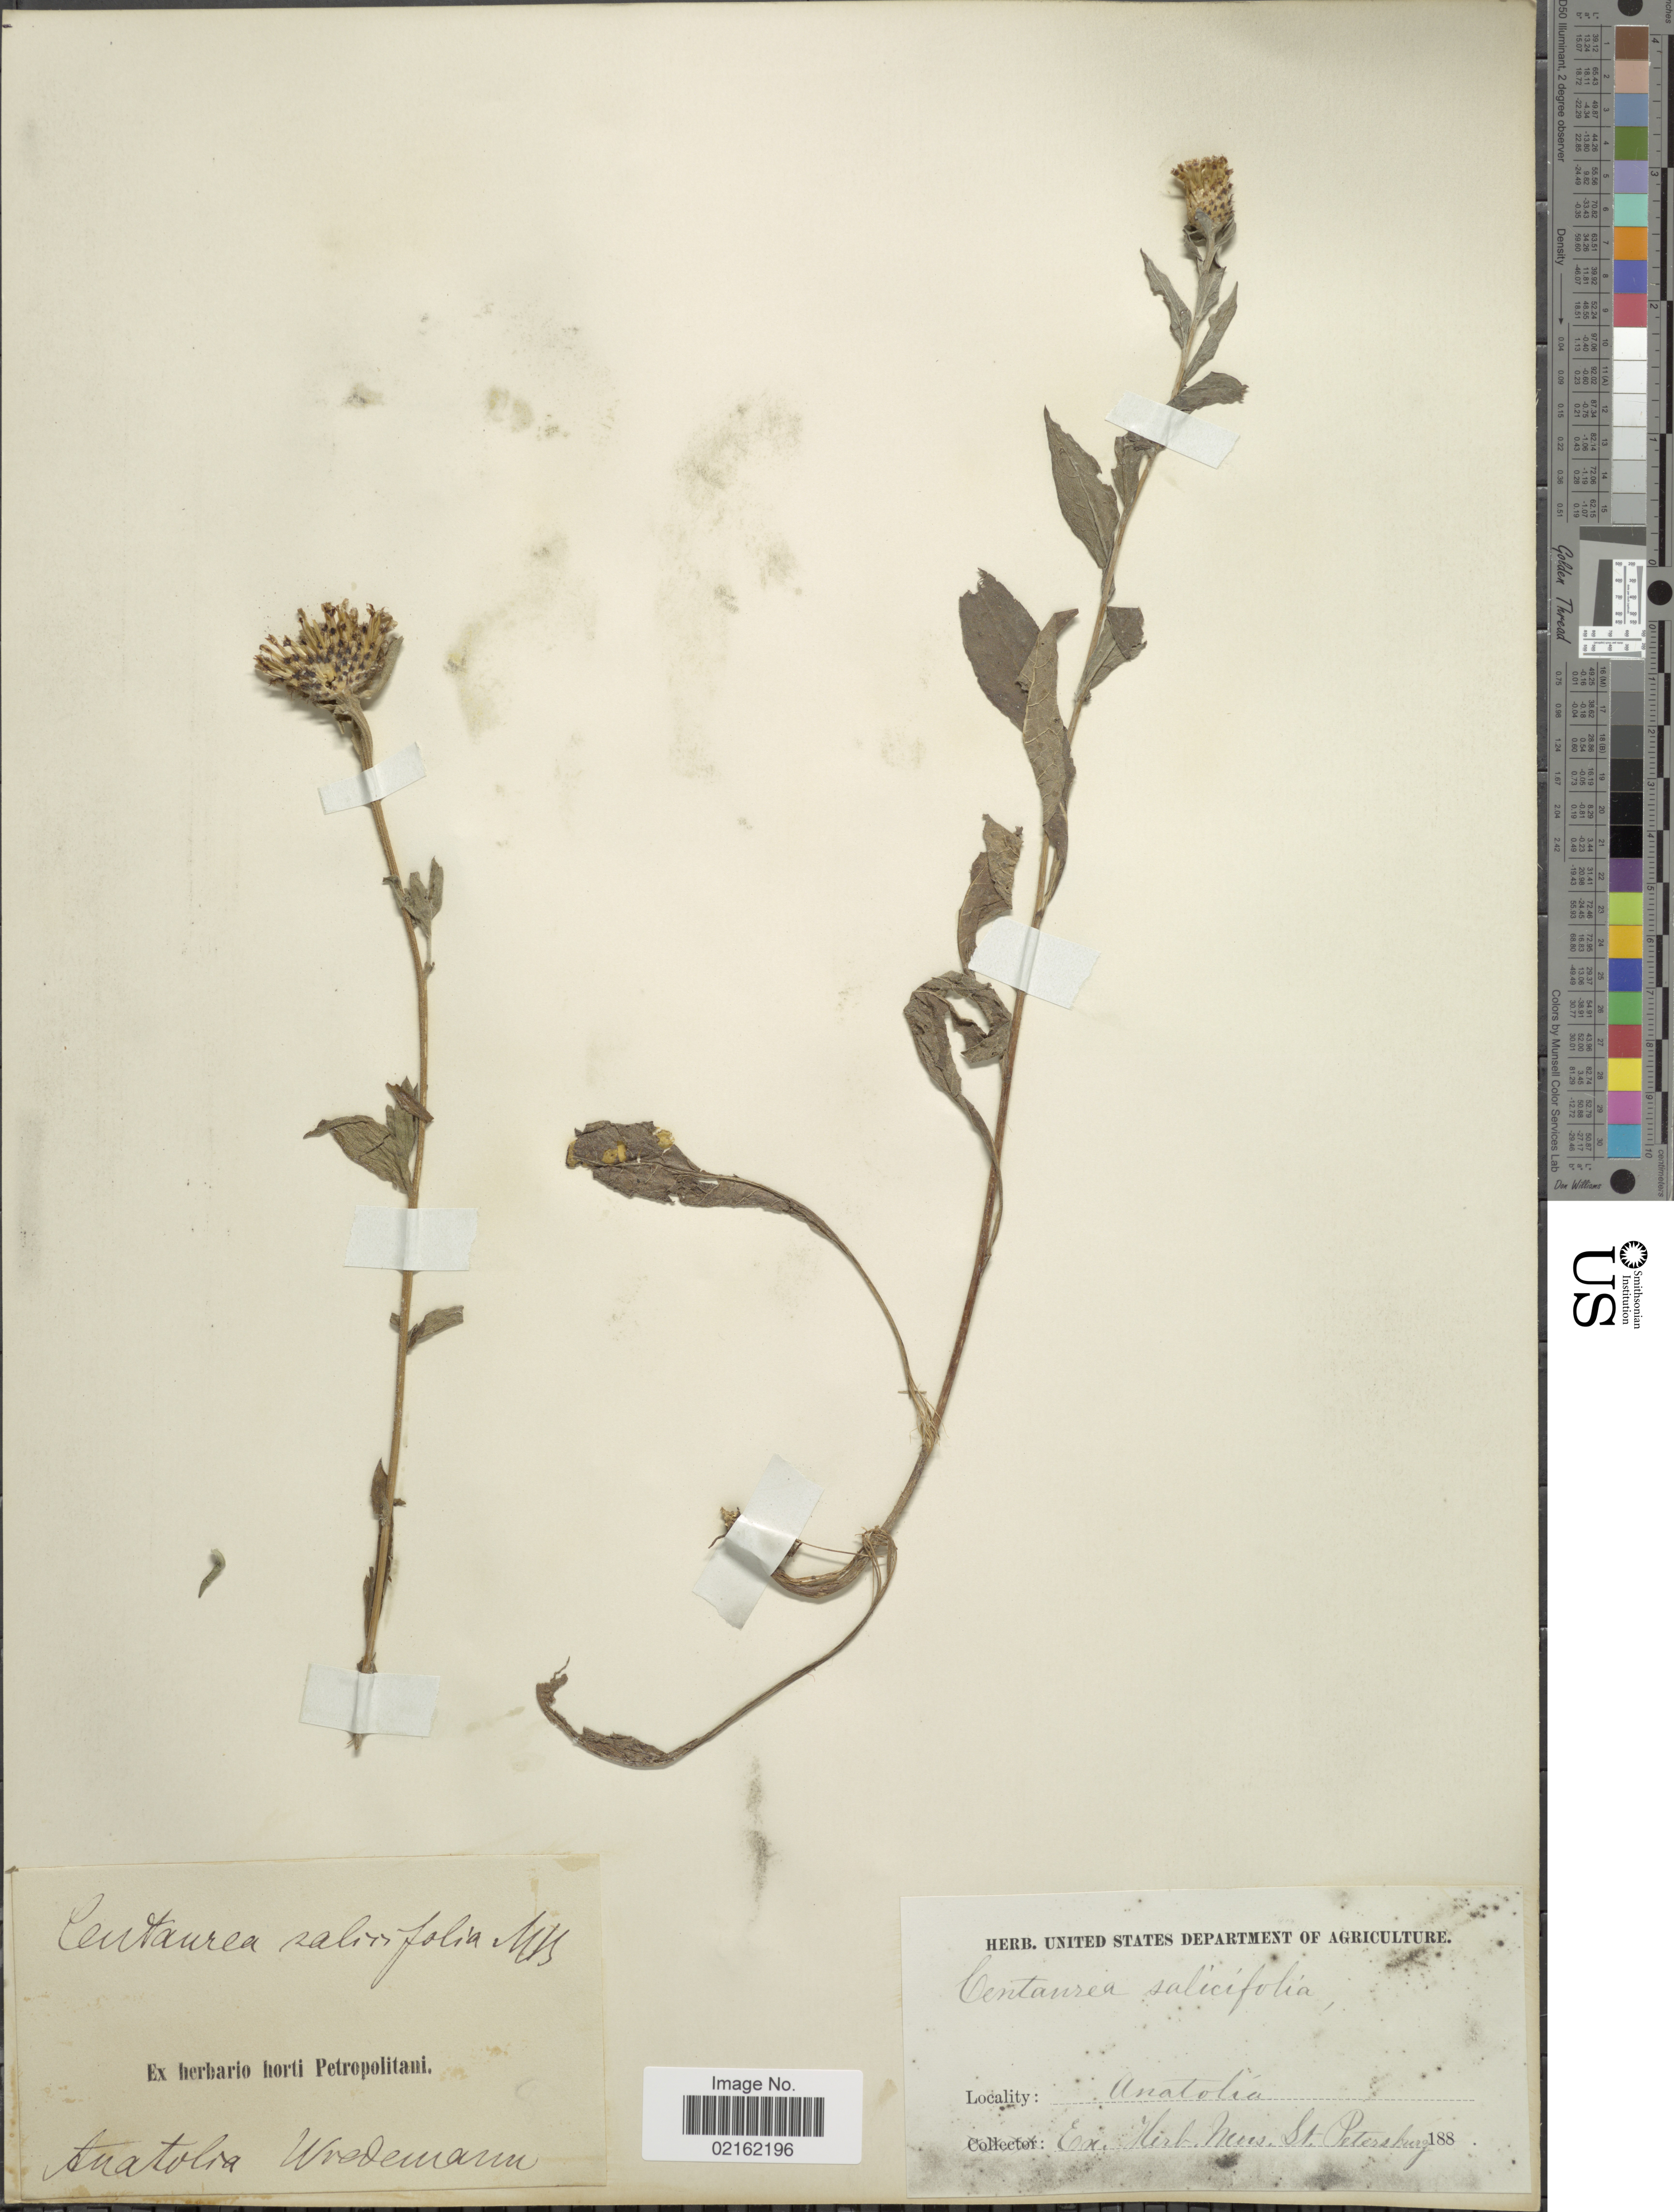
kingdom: Plantae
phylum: Tracheophyta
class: Magnoliopsida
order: Asterales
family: Asteraceae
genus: Centaurea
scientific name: Centaurea salicifolia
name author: M. Bieb.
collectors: -. Wredemann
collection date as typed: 188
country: Turkey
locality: Anatolia